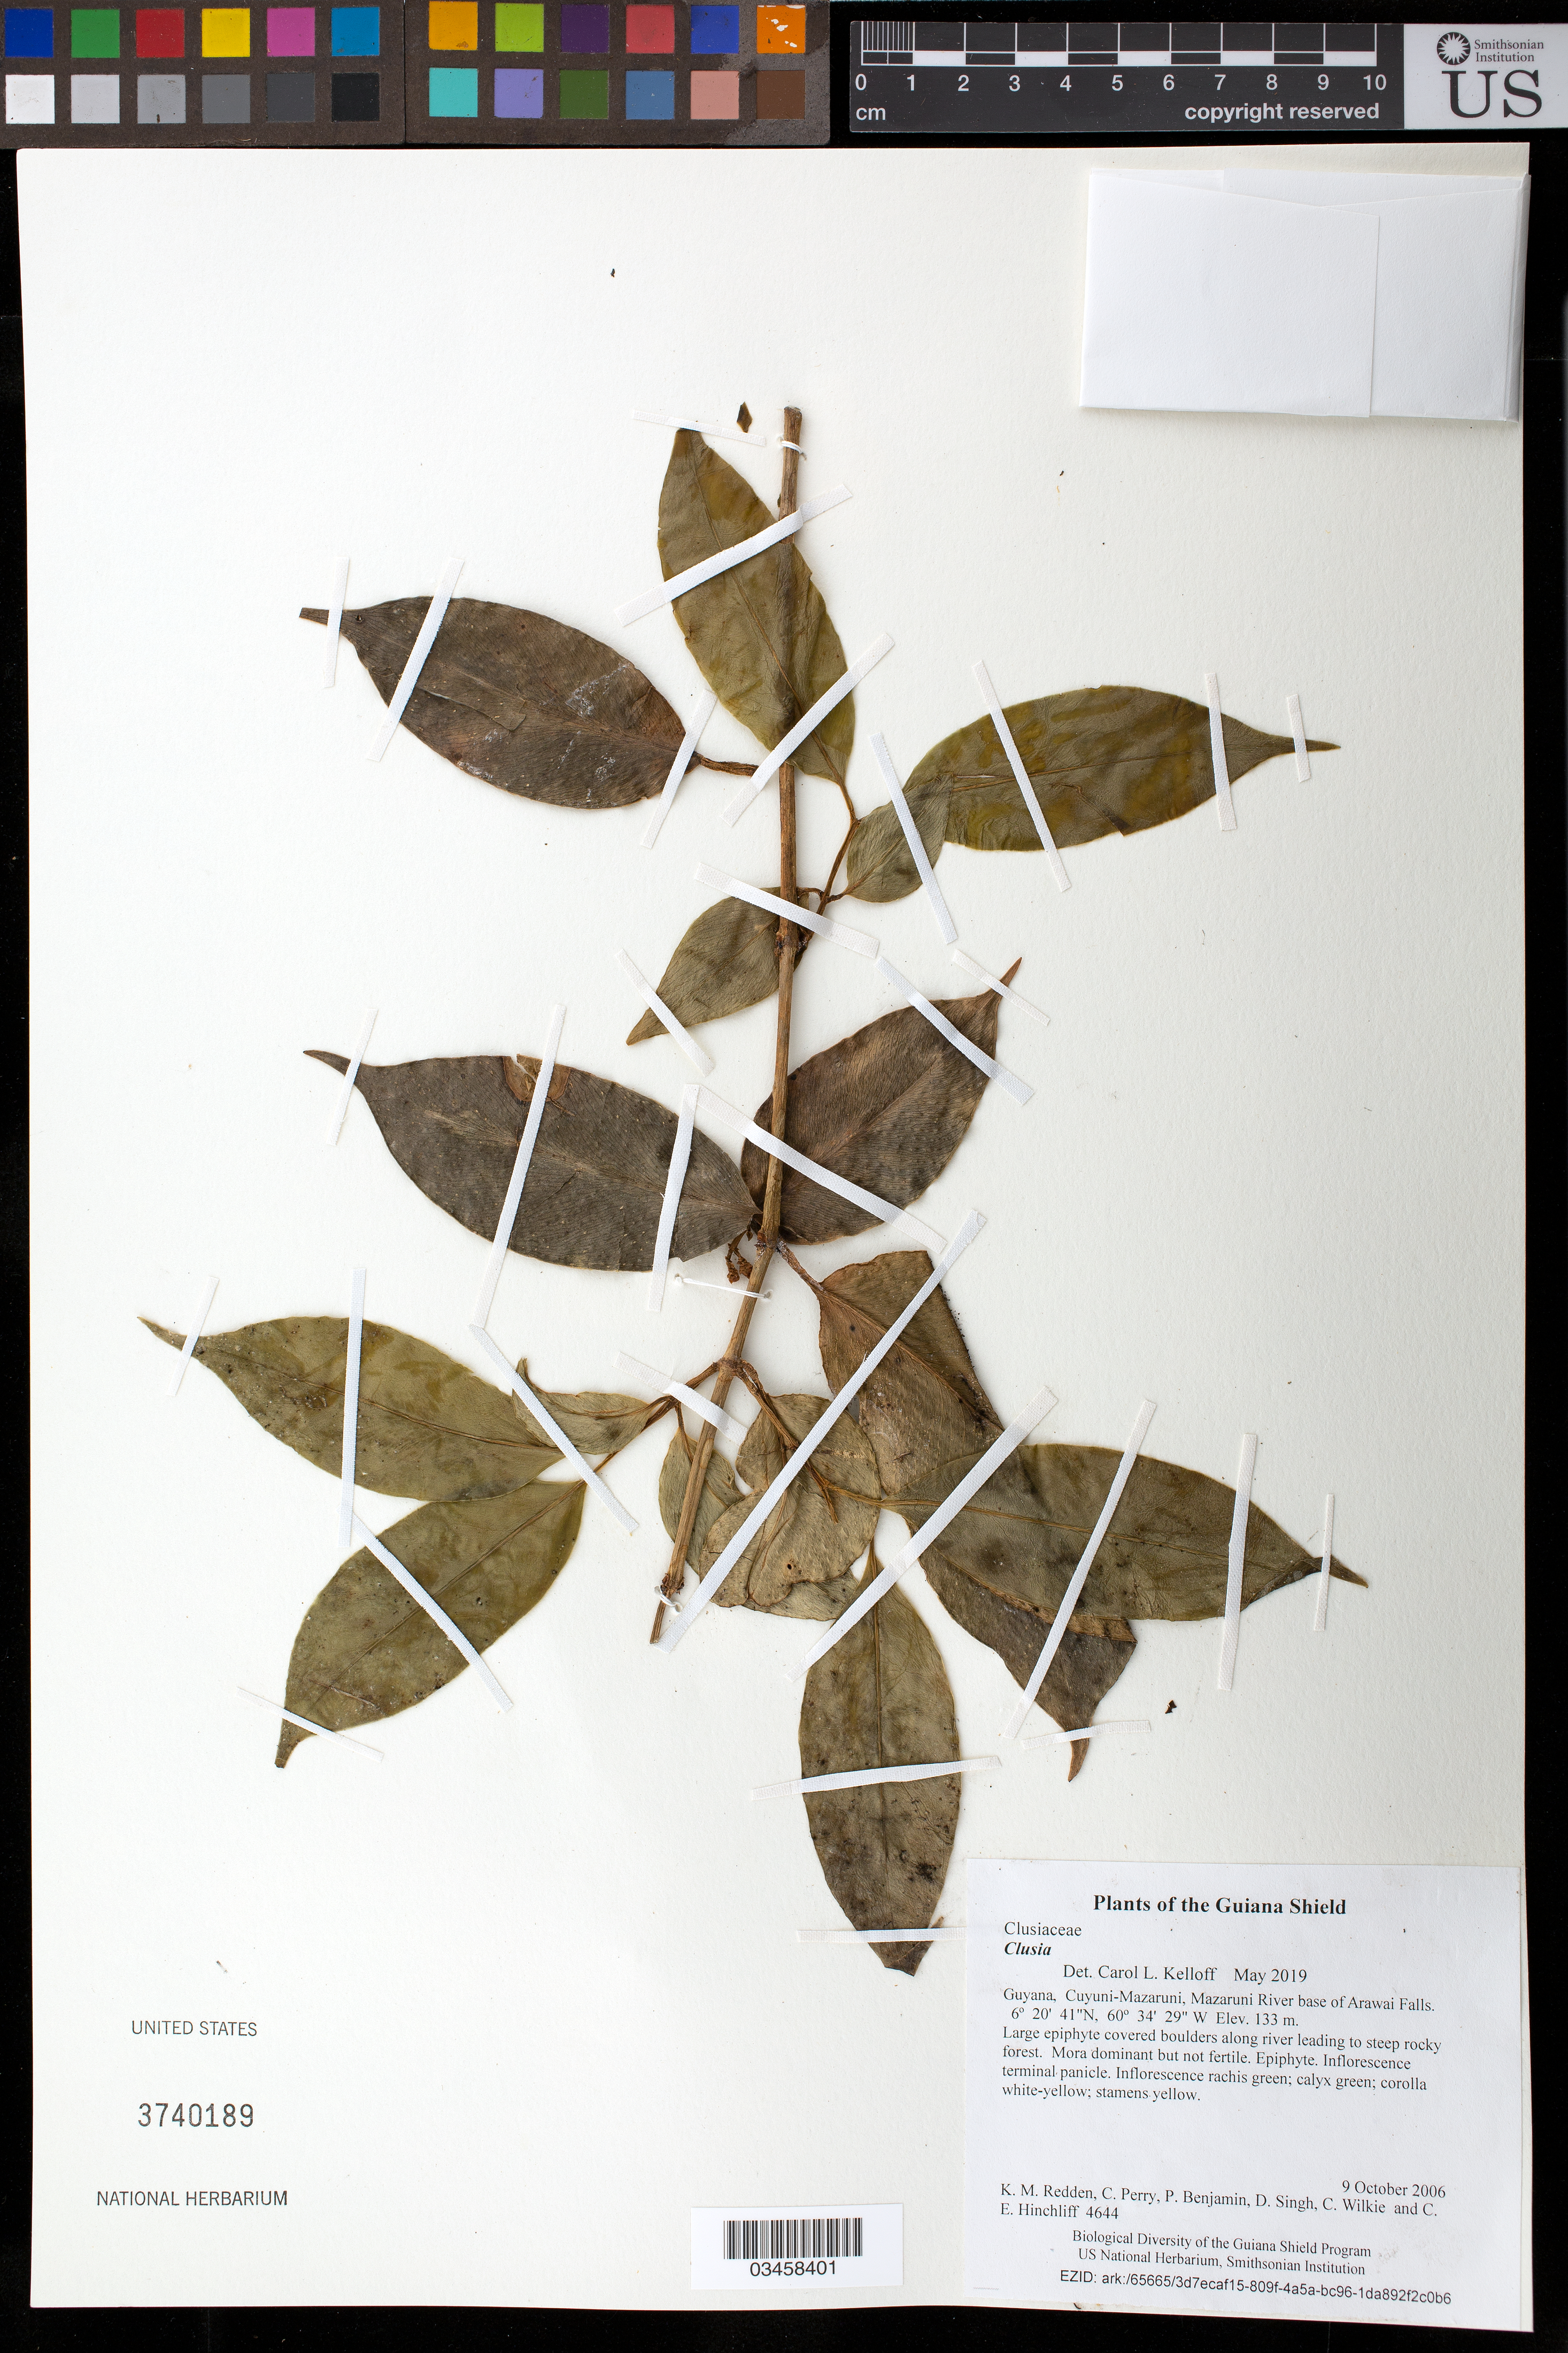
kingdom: Plantae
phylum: Tracheophyta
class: Magnoliopsida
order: Malpighiales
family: Clusiaceae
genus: Clusia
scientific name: Clusia sp.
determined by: Kelloff, Carol L.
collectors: K. M. Redden, C. Perry, P. Benjamin, D. Singh, C. Wilkie & C. E. Hinchliff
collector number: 4644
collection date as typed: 9 October 2006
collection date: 2006-10-09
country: Guyana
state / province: Cuyuni-Mazaruni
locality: Mazaruni River base of Arawai Falls.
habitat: Large epiphyte covered boulders along river leading to steep rocky forest. Mora dominant but not fertile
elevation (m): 133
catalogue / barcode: US 3740189